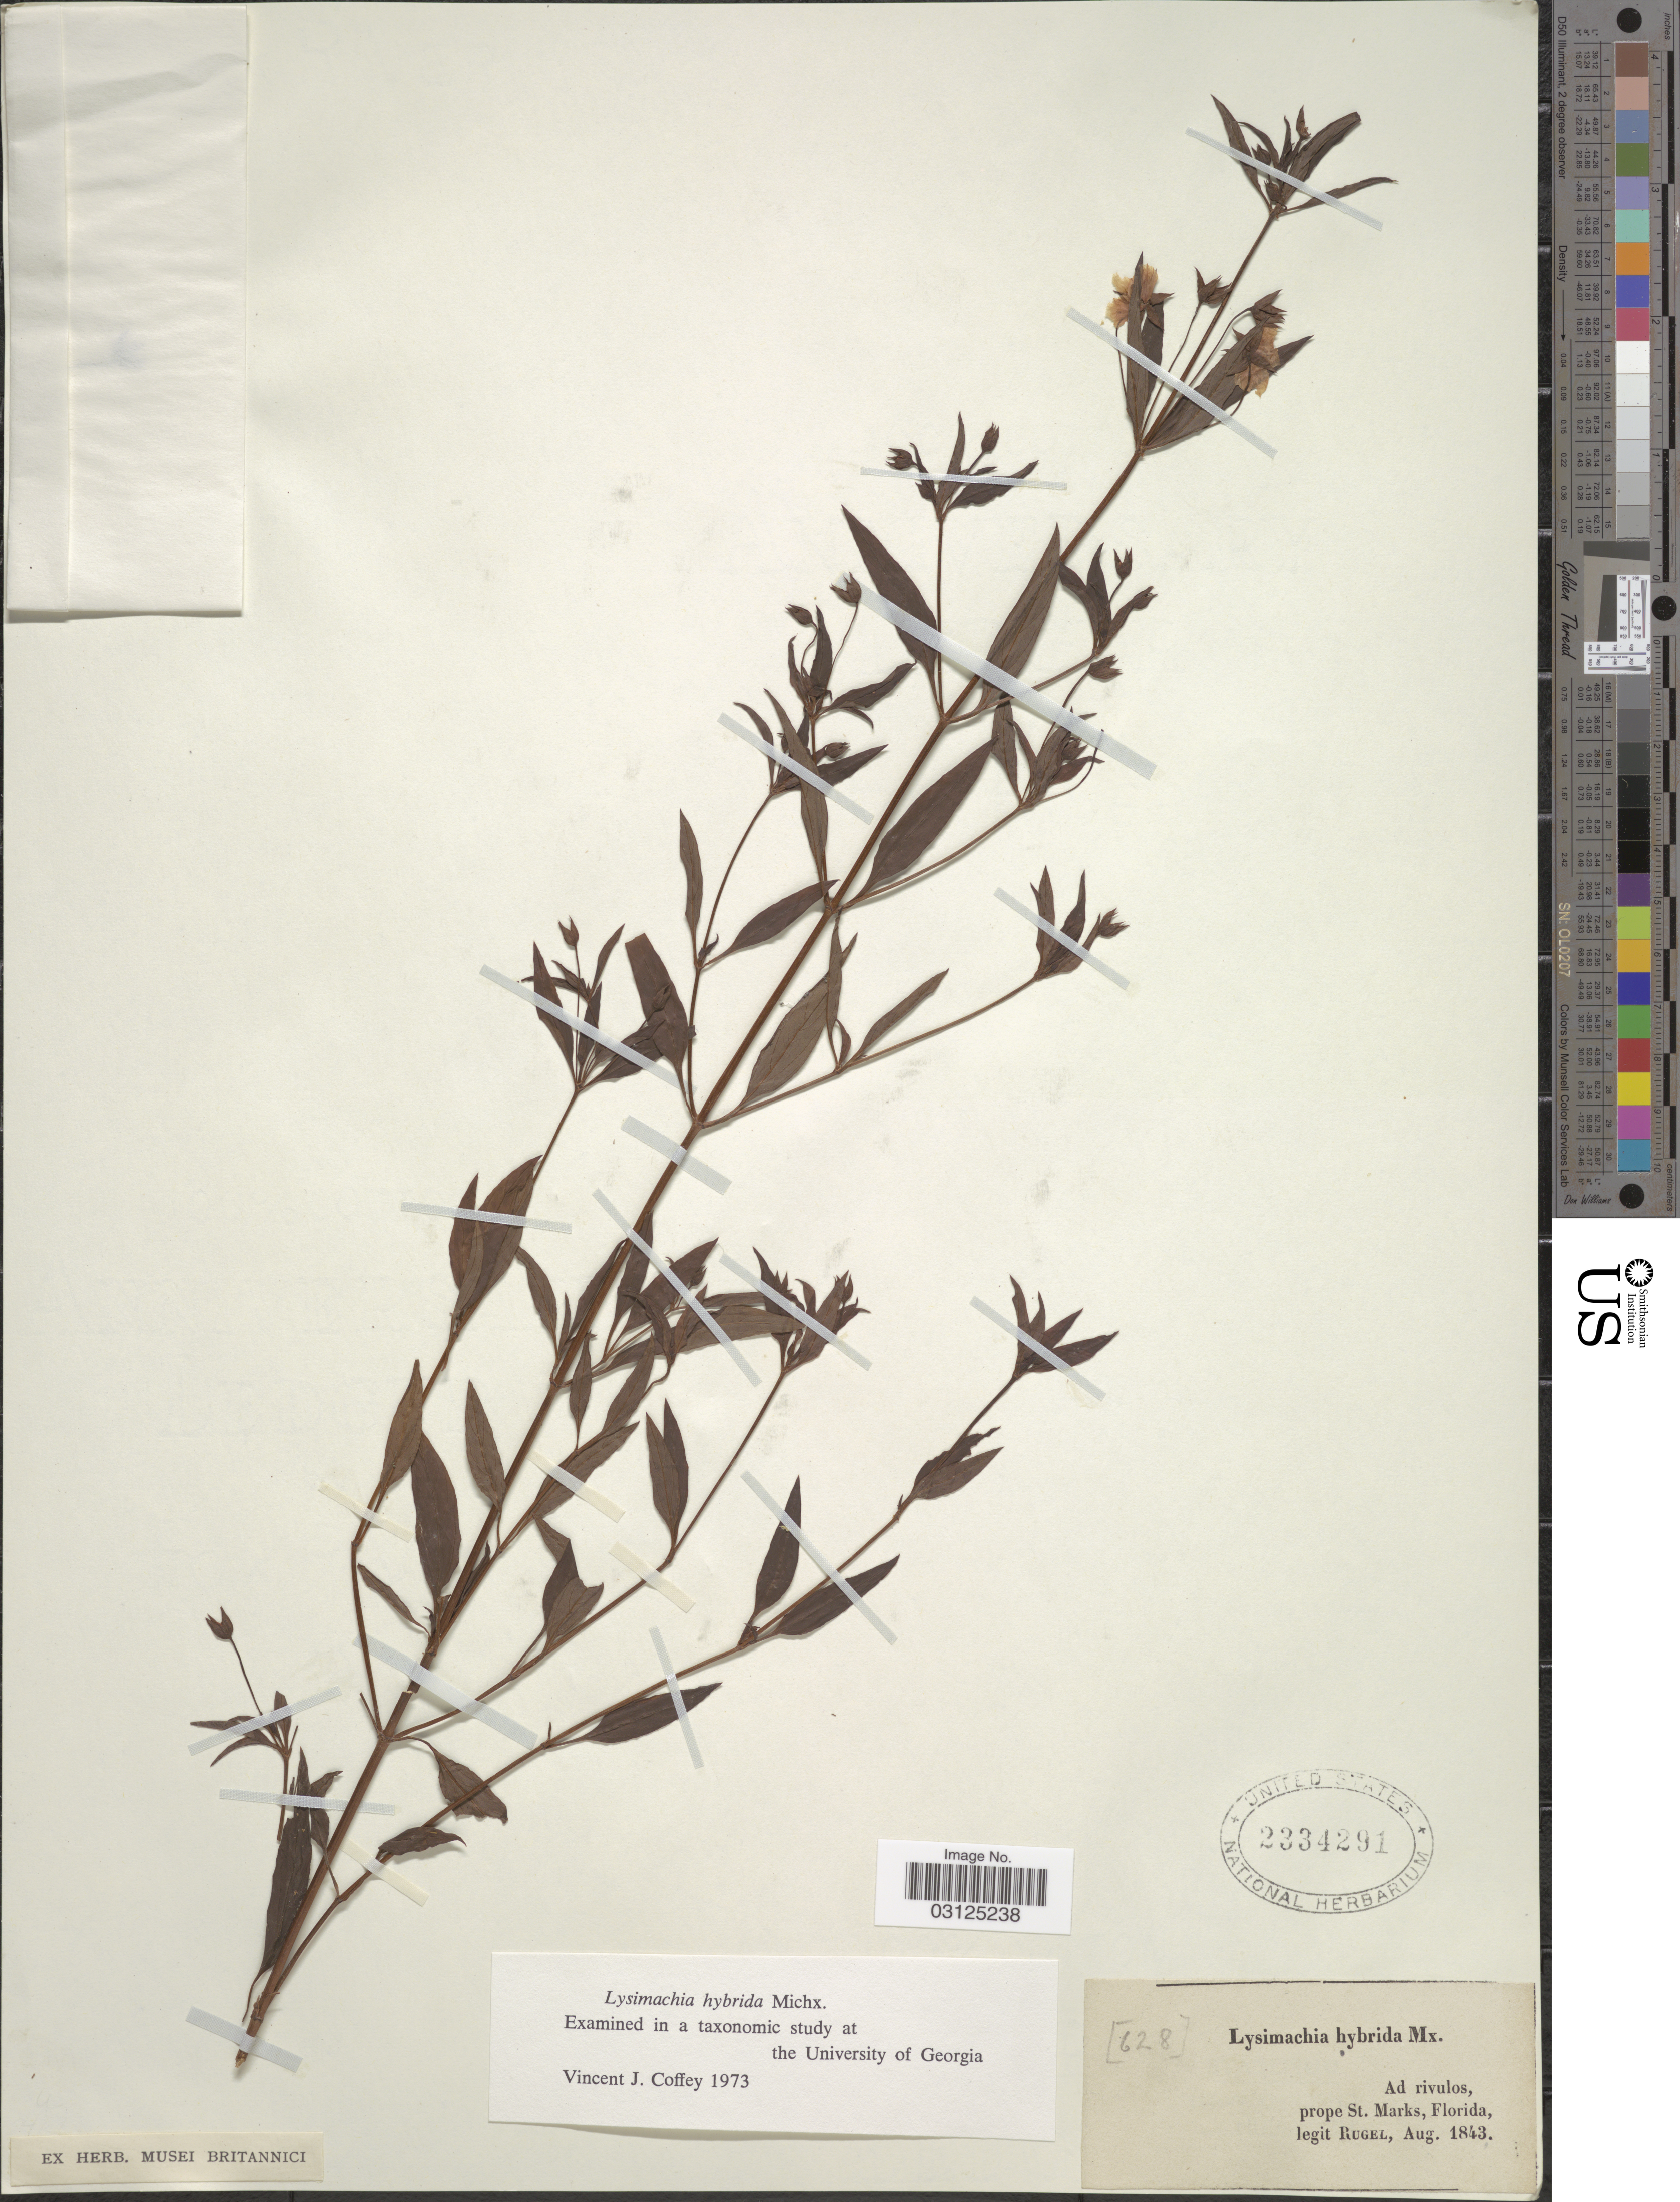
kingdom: Plantae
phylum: Tracheophyta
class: Magnoliopsida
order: Ericales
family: Primulaceae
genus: Lysimachia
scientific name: Lysimachia hybrida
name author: Michx.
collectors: Rugel, --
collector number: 628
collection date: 1843-08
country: United States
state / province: Florida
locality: Ad rivulos, prope St. Marks.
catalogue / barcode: US 2334291